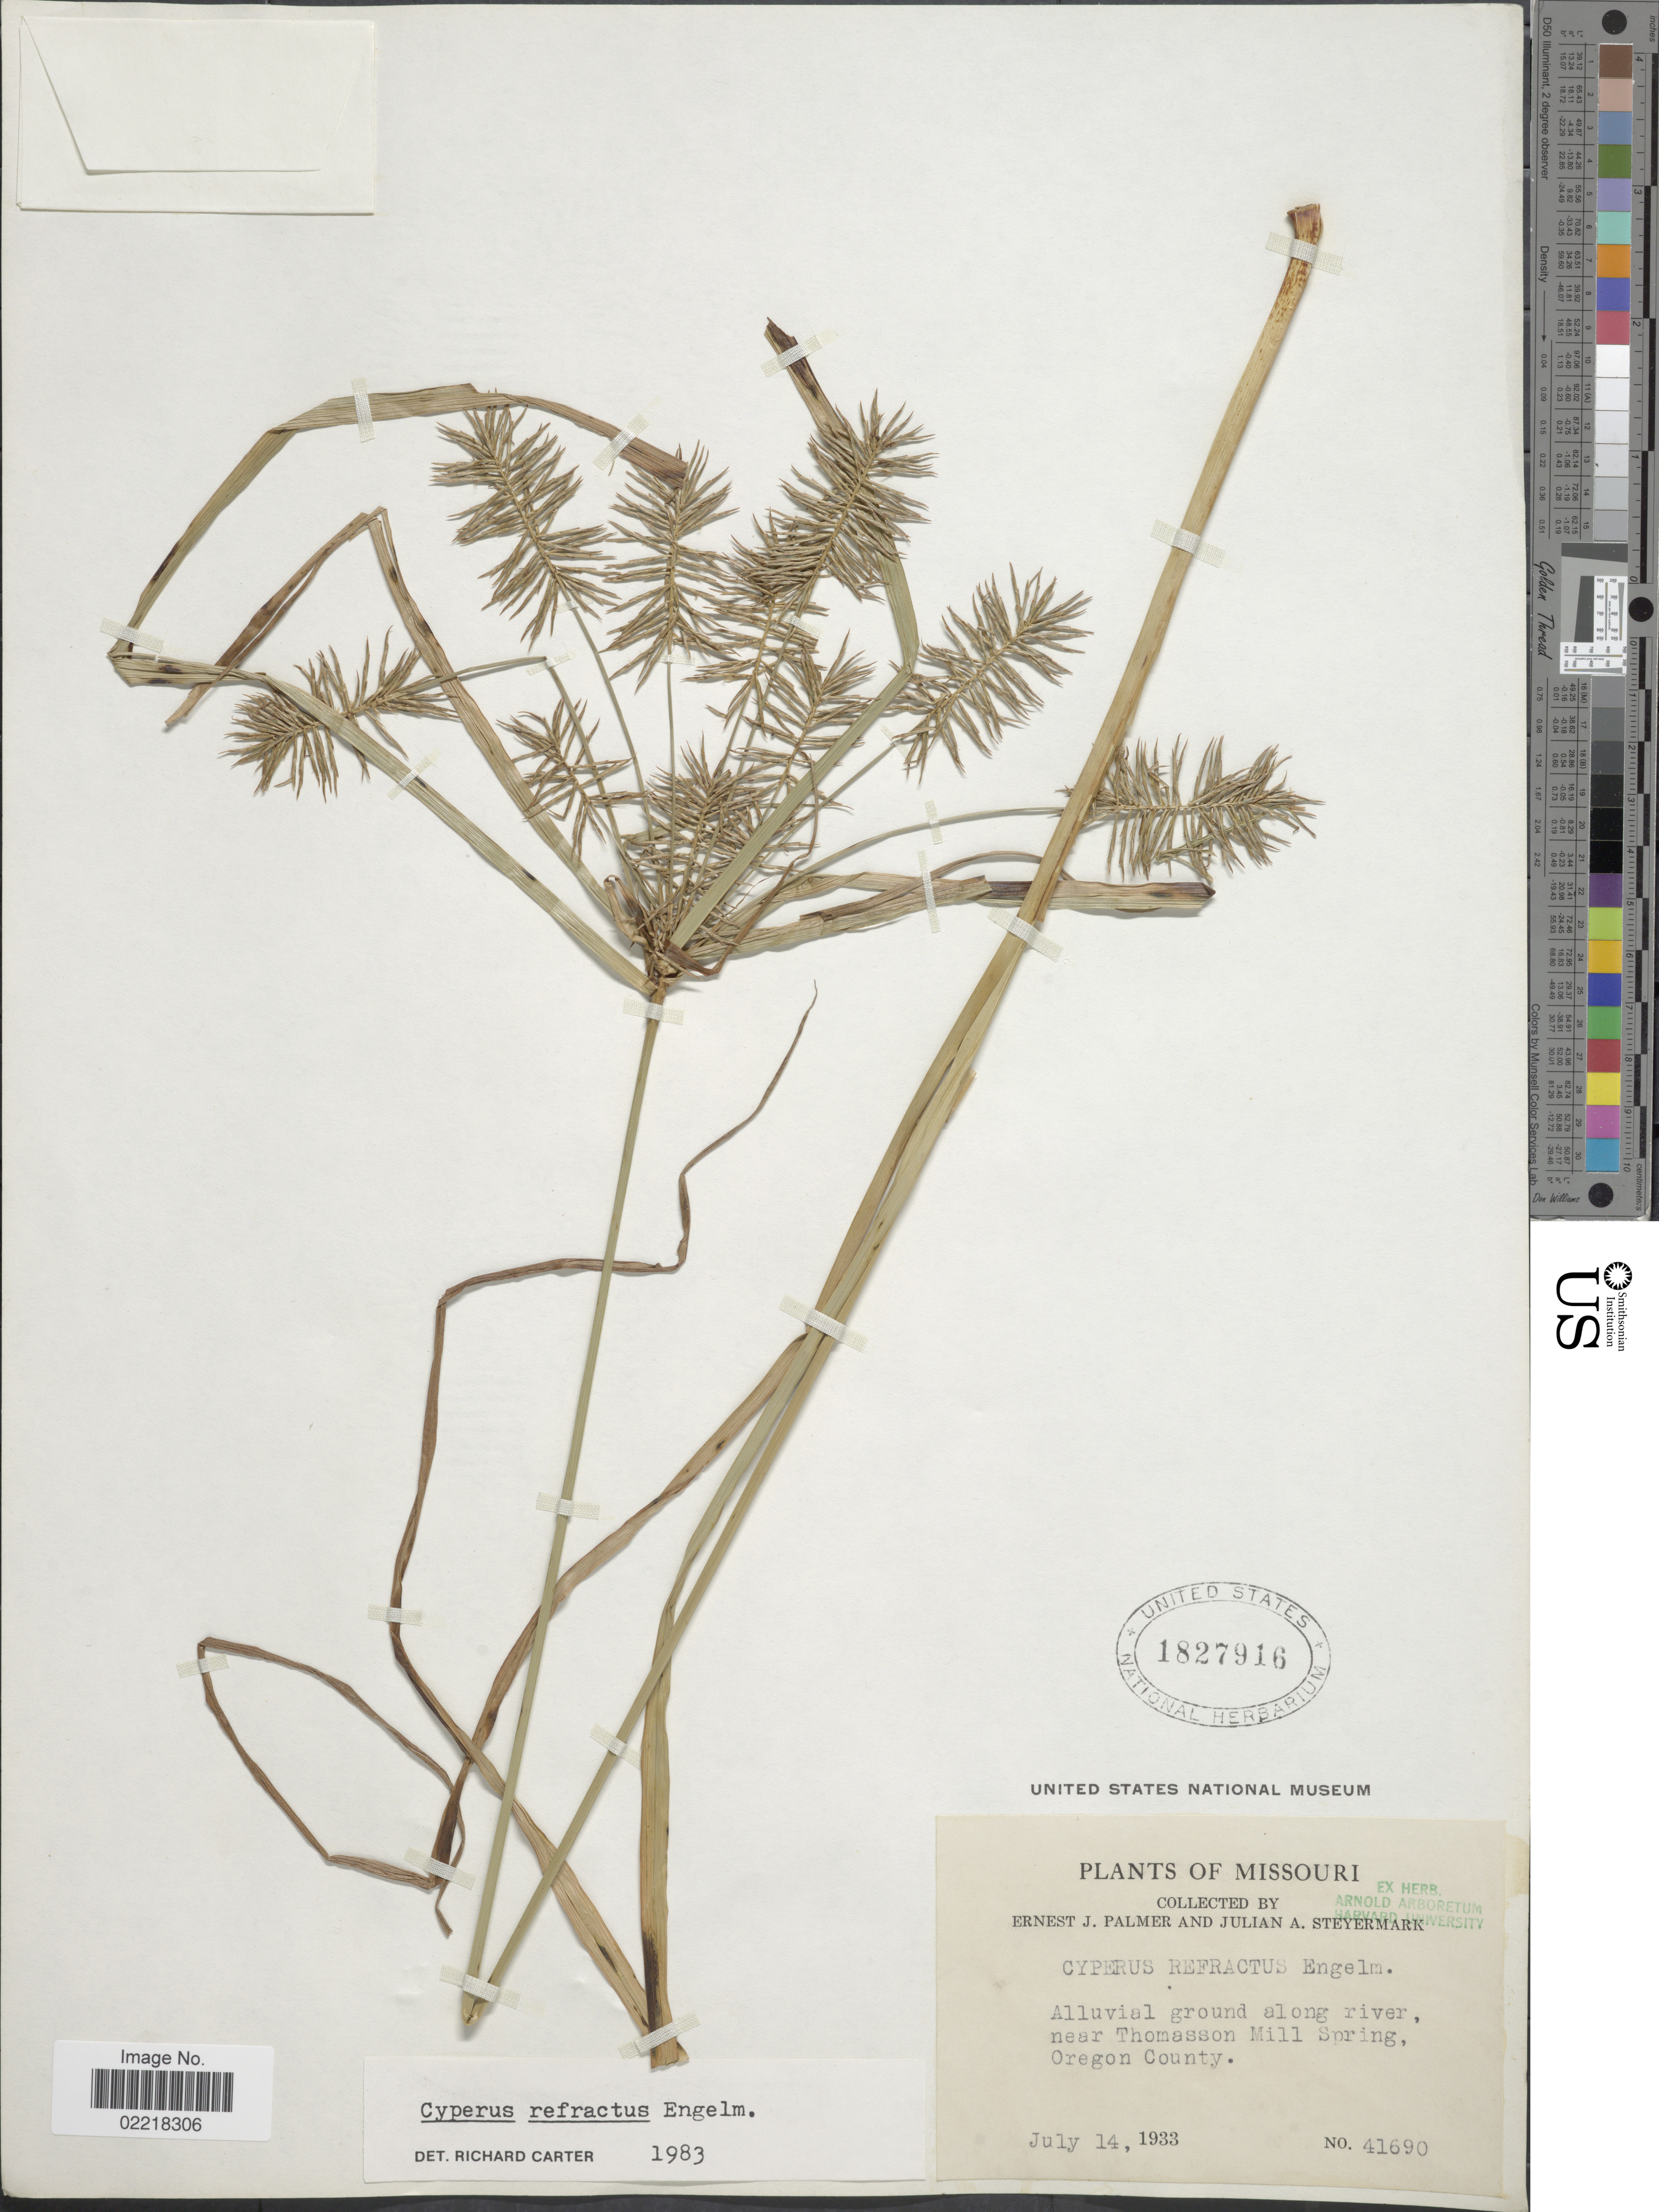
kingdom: Plantae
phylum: Tracheophyta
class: Liliopsida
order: Poales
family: Cyperaceae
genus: Cyperus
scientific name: Cyperus refractus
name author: Engelm. ex Boeckeler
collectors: E. J. Palmer & J. Steyermark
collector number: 41690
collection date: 1933-07-14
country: United States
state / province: Missouri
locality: Near Thomasson Mill Spring, Oregon County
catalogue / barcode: US 1827916